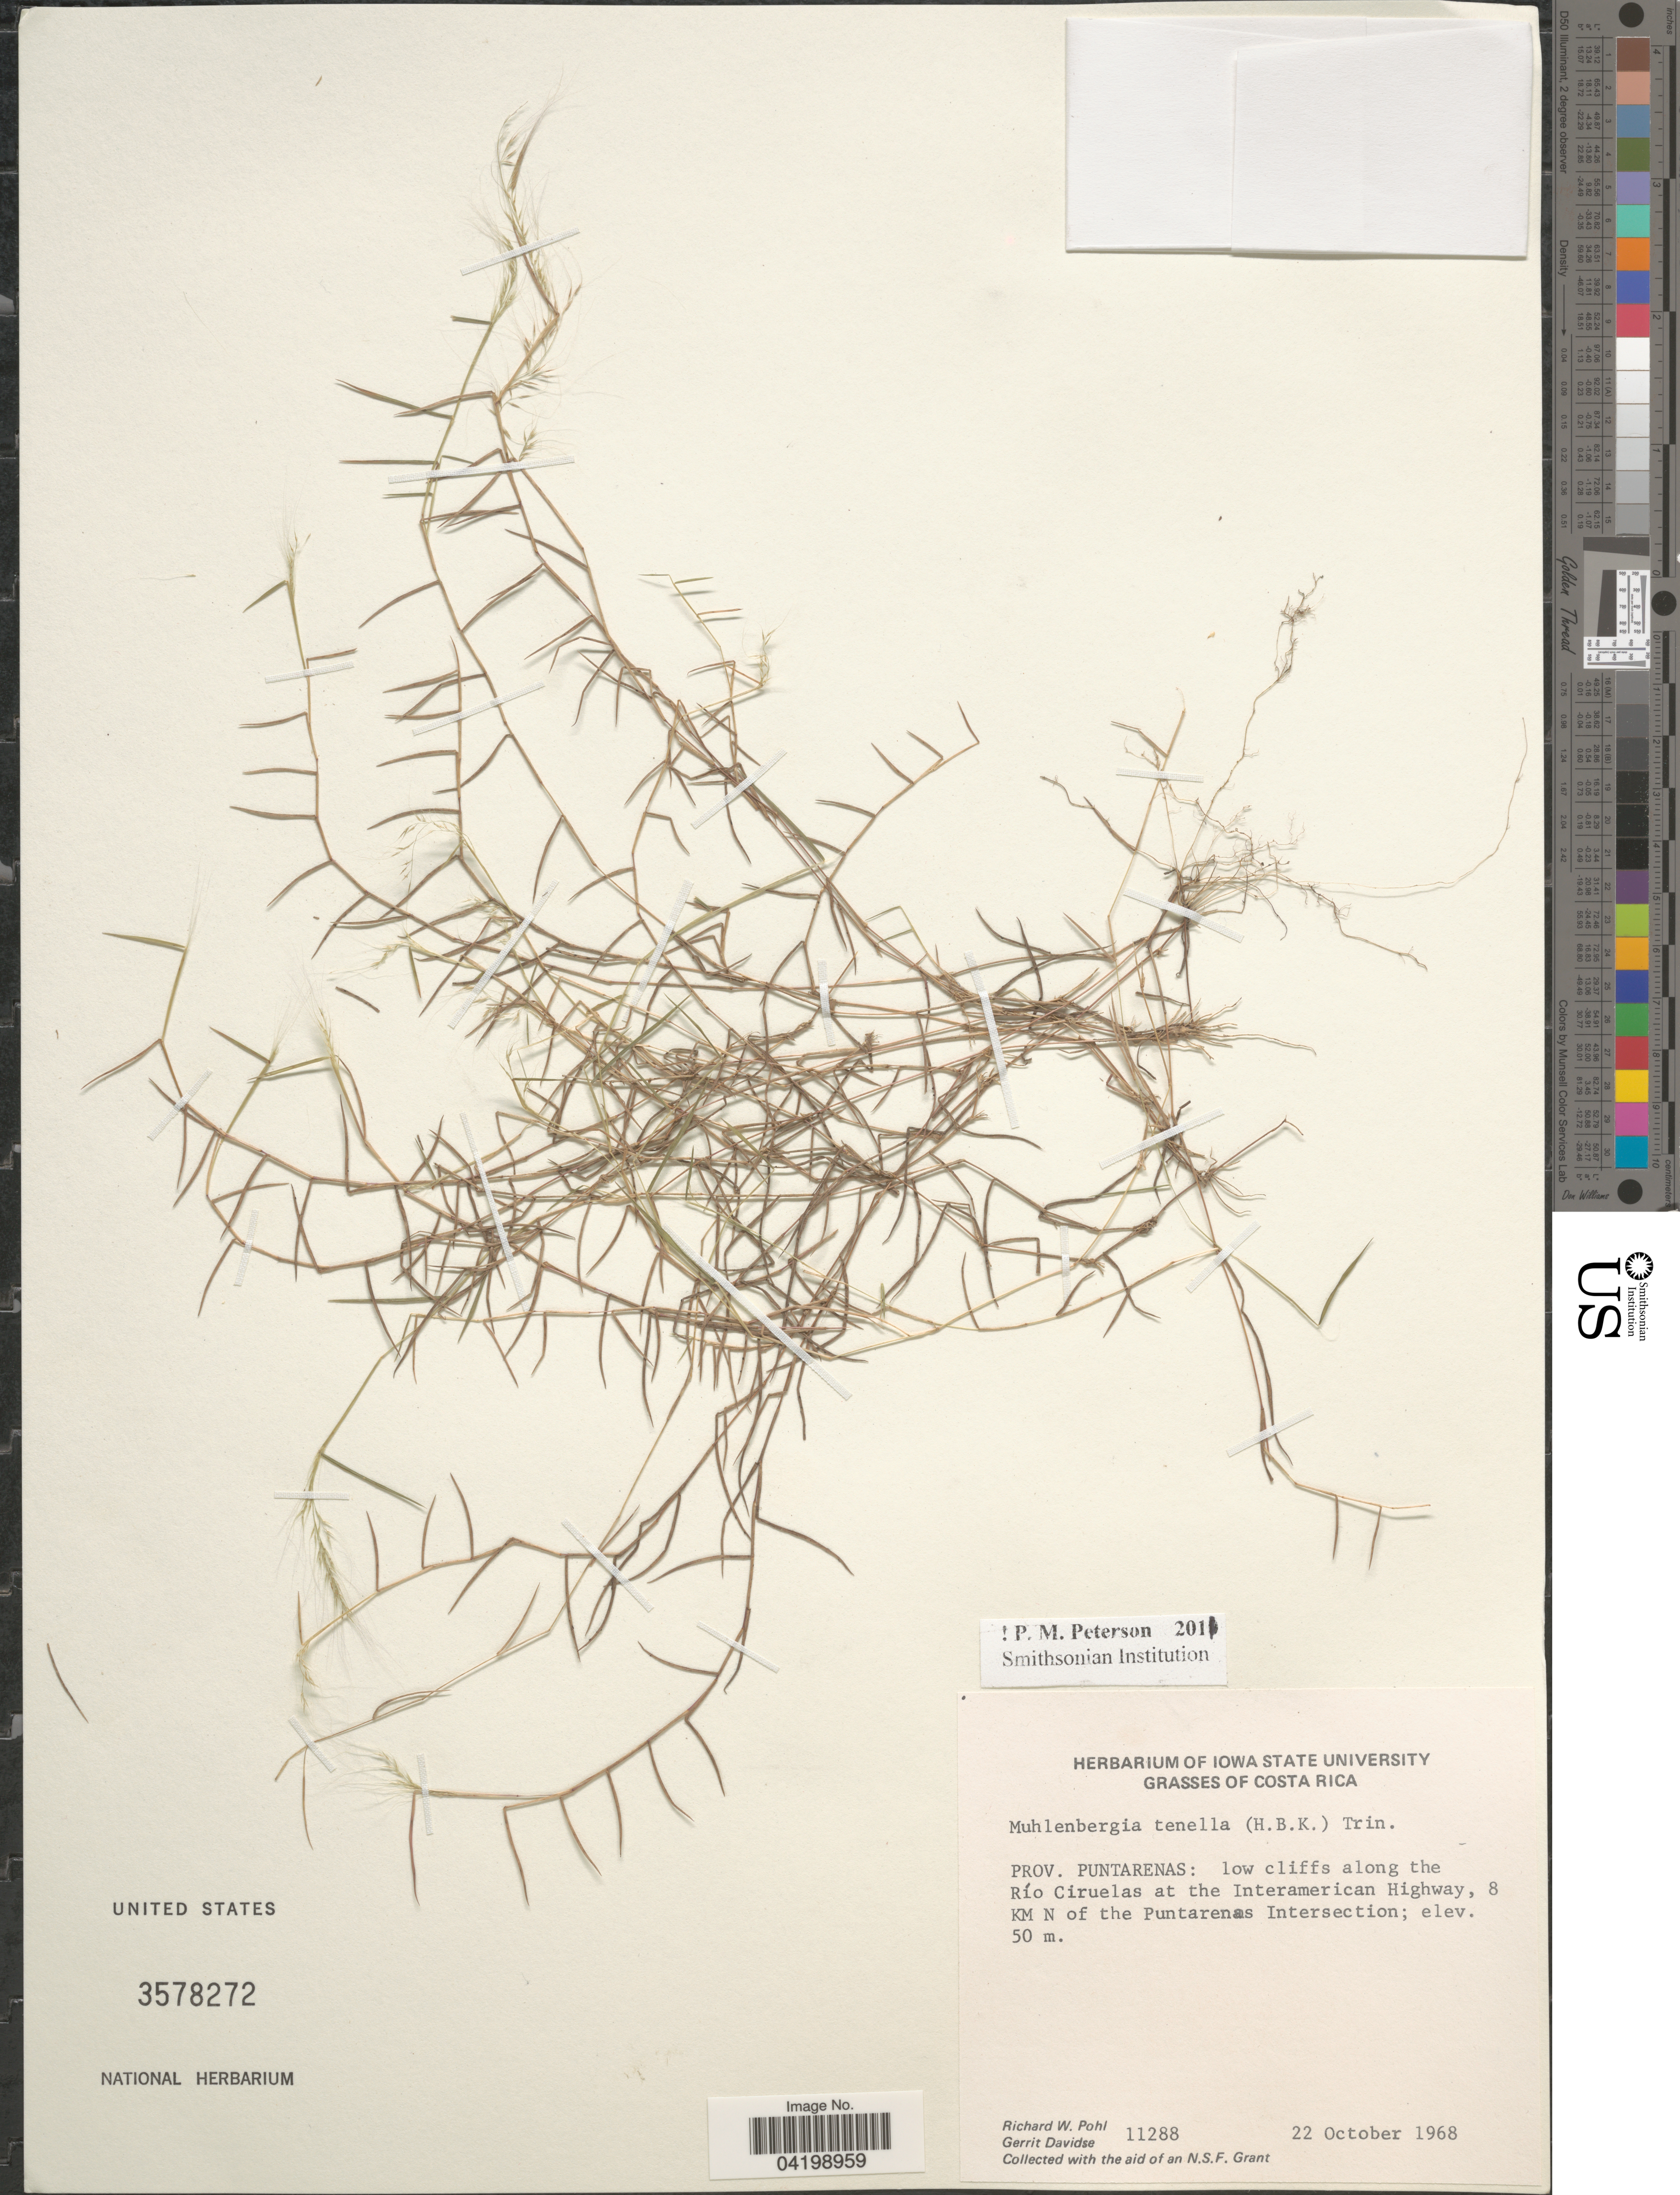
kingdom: Plantae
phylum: Tracheophyta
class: Liliopsida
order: Poales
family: Poaceae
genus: Muhlenbergia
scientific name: Muhlenbergia tenella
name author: (Kunth) Trin.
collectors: R. W. Pohl & G. Davidse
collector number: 11288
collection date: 1968-10-22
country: Costa Rica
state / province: Puntarenas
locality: Low cliffs along the Río Ciruelas at the Interamerican Highway, 8 KM N of the Puntarenas Intersection.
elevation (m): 50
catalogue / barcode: US 3578272